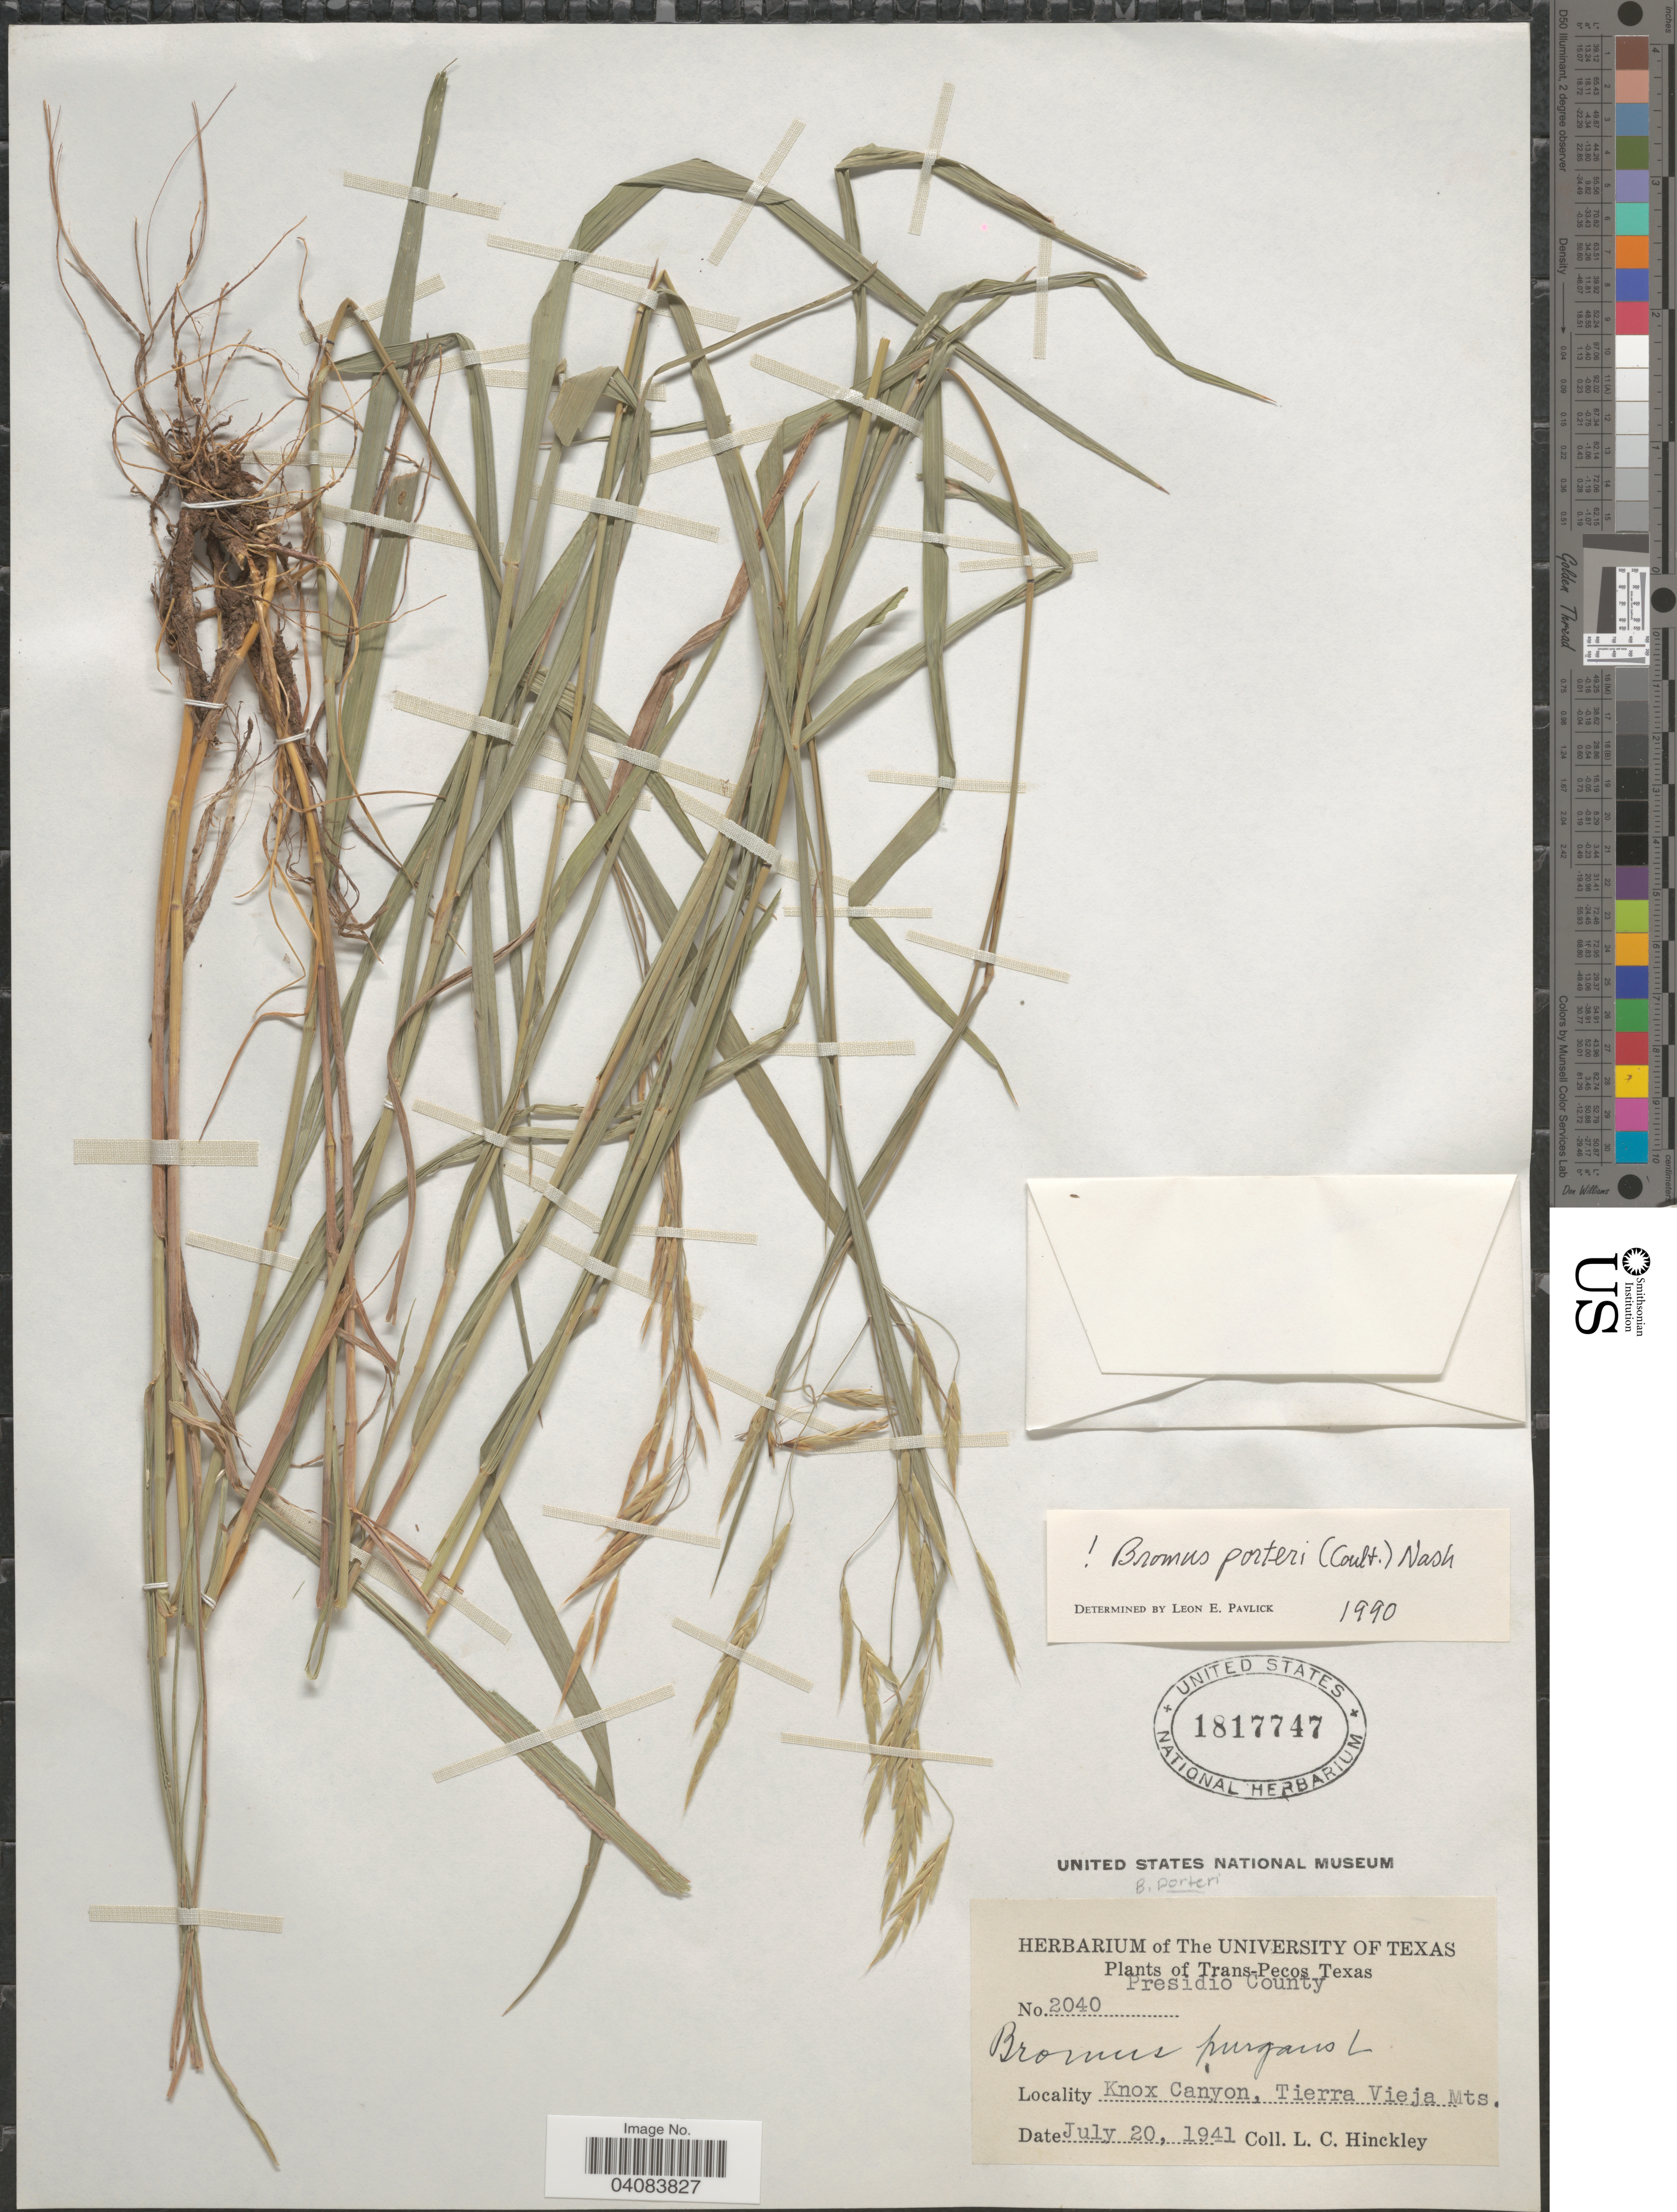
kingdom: Plantae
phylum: Tracheophyta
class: Liliopsida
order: Poales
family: Poaceae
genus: Bromus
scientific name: Bromus porteri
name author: (J.M. Coult.) Nash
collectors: L. Hinckley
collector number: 2040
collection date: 1941-07-20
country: United States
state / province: Texas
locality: Trans-Pecos Texas. Presidio County. Knox Canyon, Tierra Vieja Mts.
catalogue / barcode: US 1817747